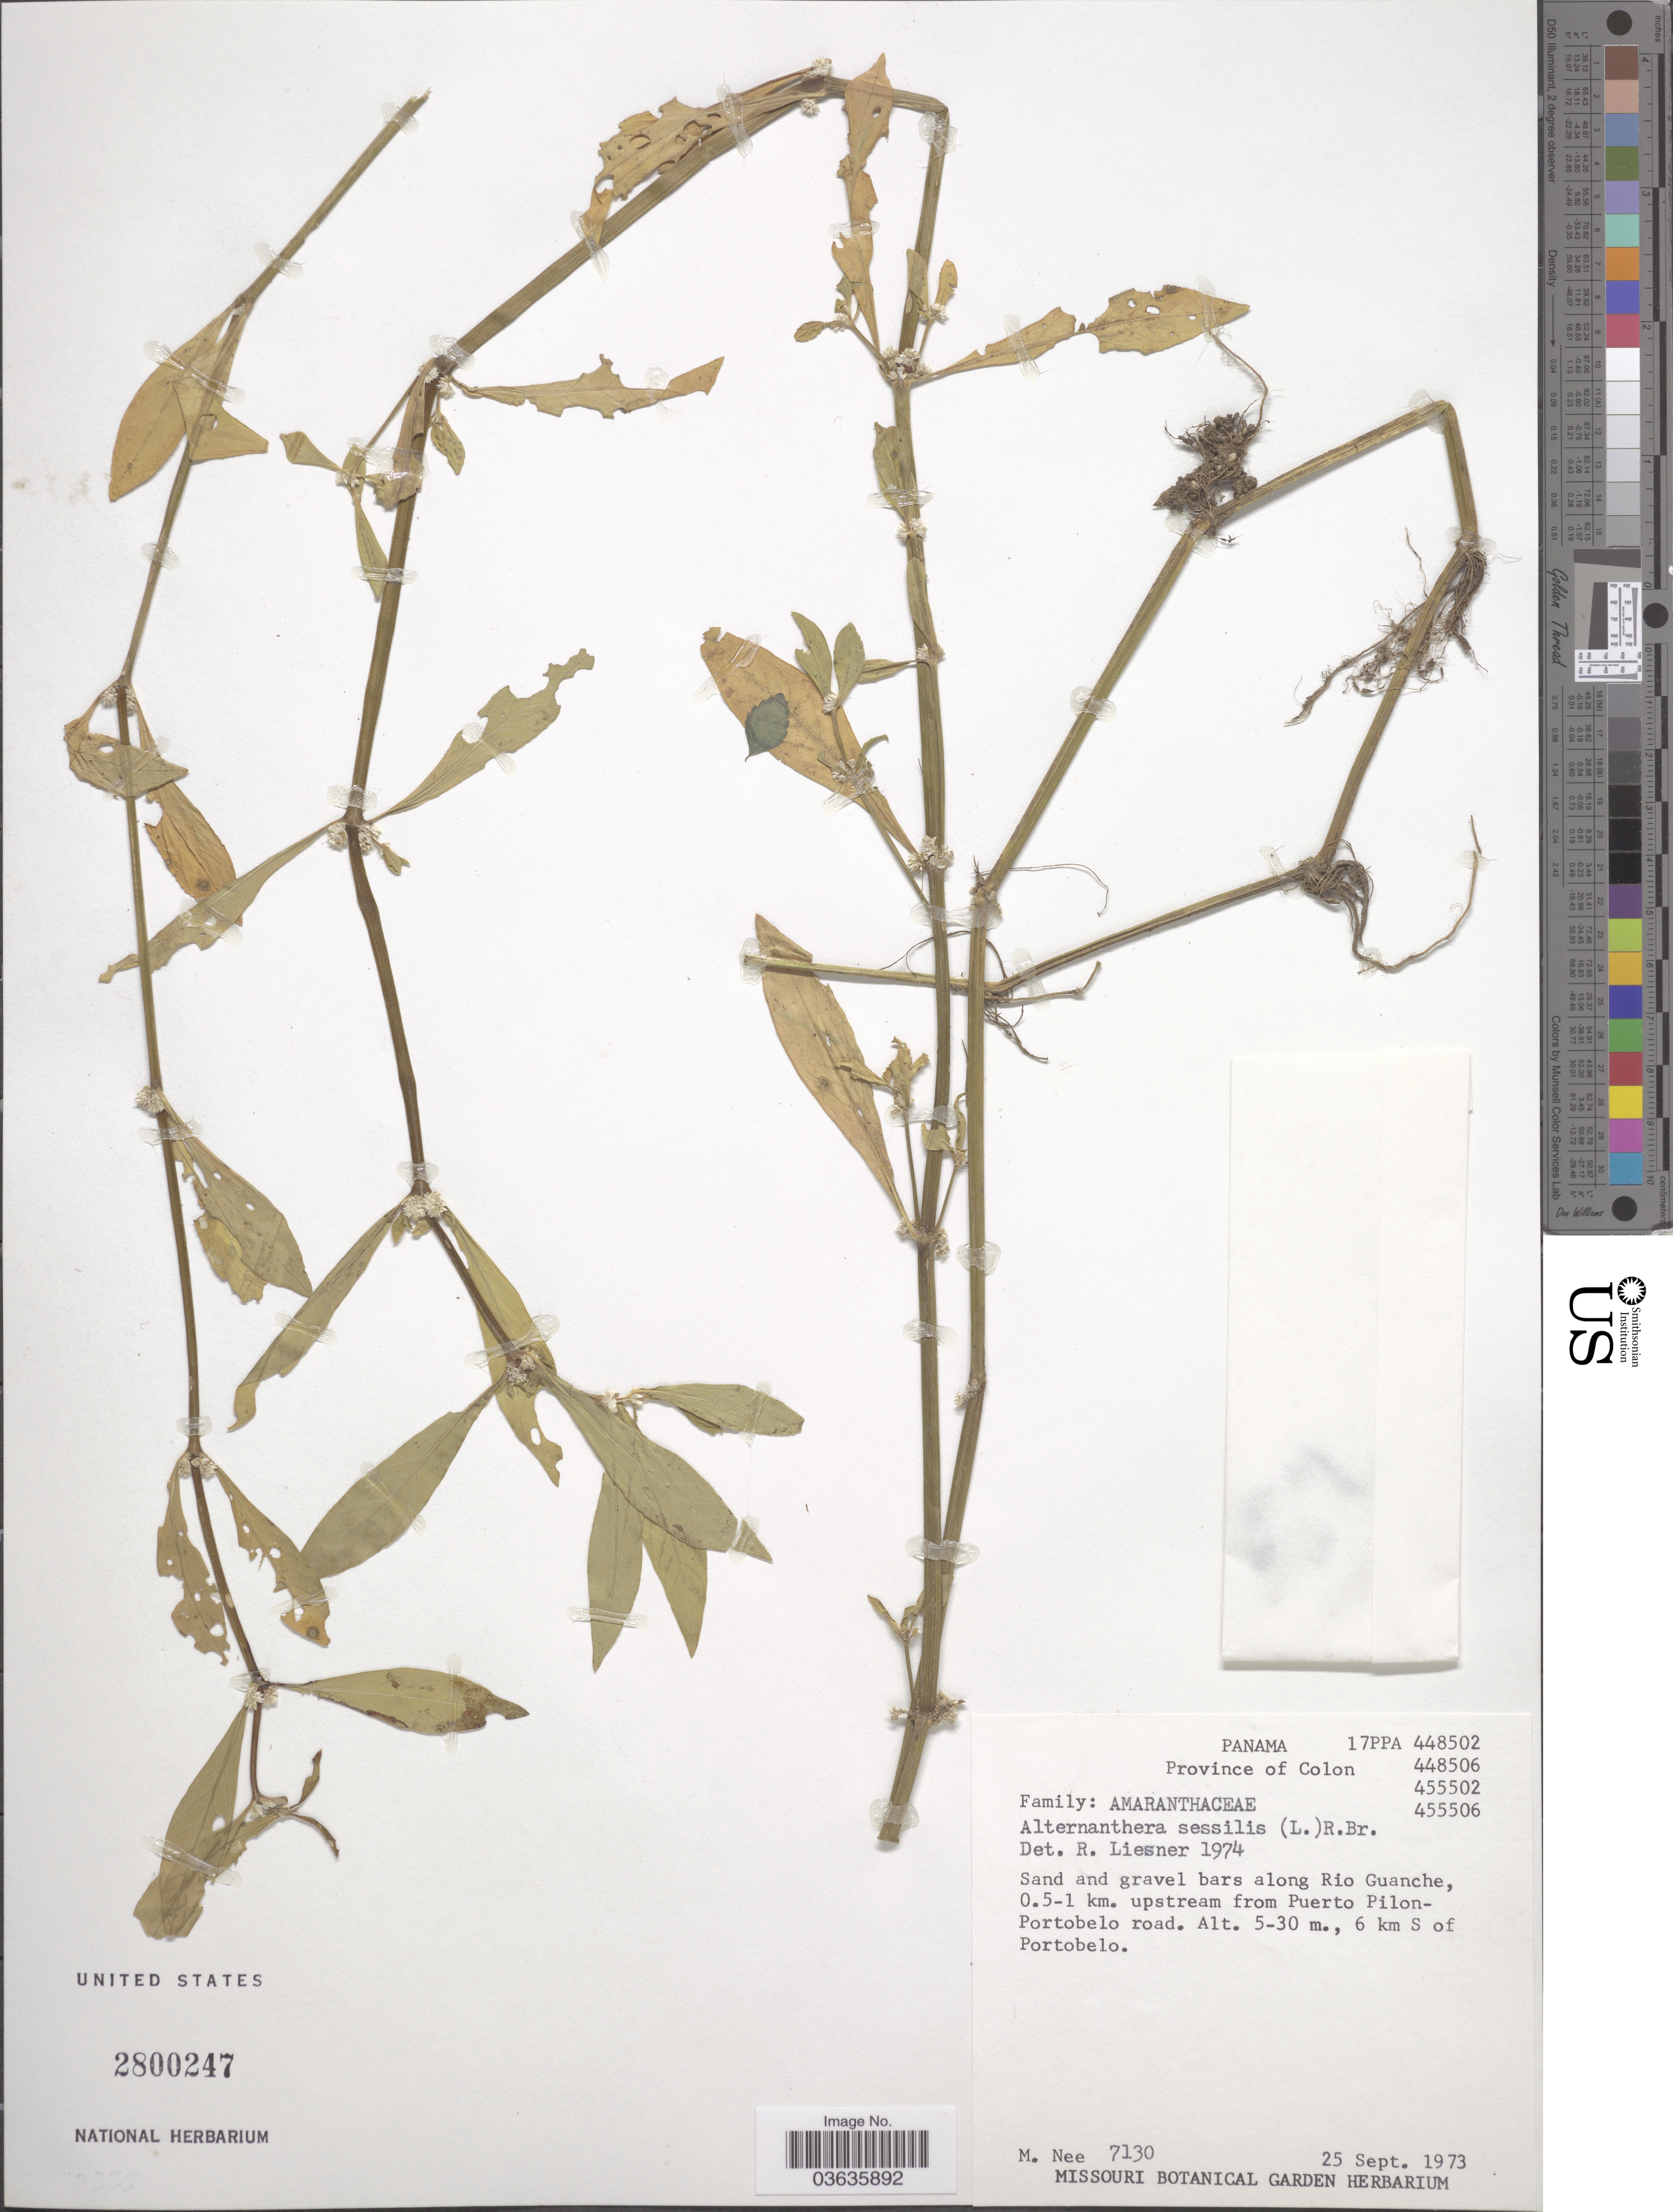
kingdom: Plantae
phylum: Tracheophyta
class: Magnoliopsida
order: Caryophyllales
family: Amaranthaceae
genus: Alternanthera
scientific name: Alternanthera sessilis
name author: (L.) DC.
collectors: M. Nee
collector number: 7130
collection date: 1973-09-25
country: Panama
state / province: Colón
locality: Sand and gravel bars along Rio Guanche, 0.5-1 km. upstream from Puerto Pilon-Portobelo road. 6 km S of Portobelo.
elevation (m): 5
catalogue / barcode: US 2800247